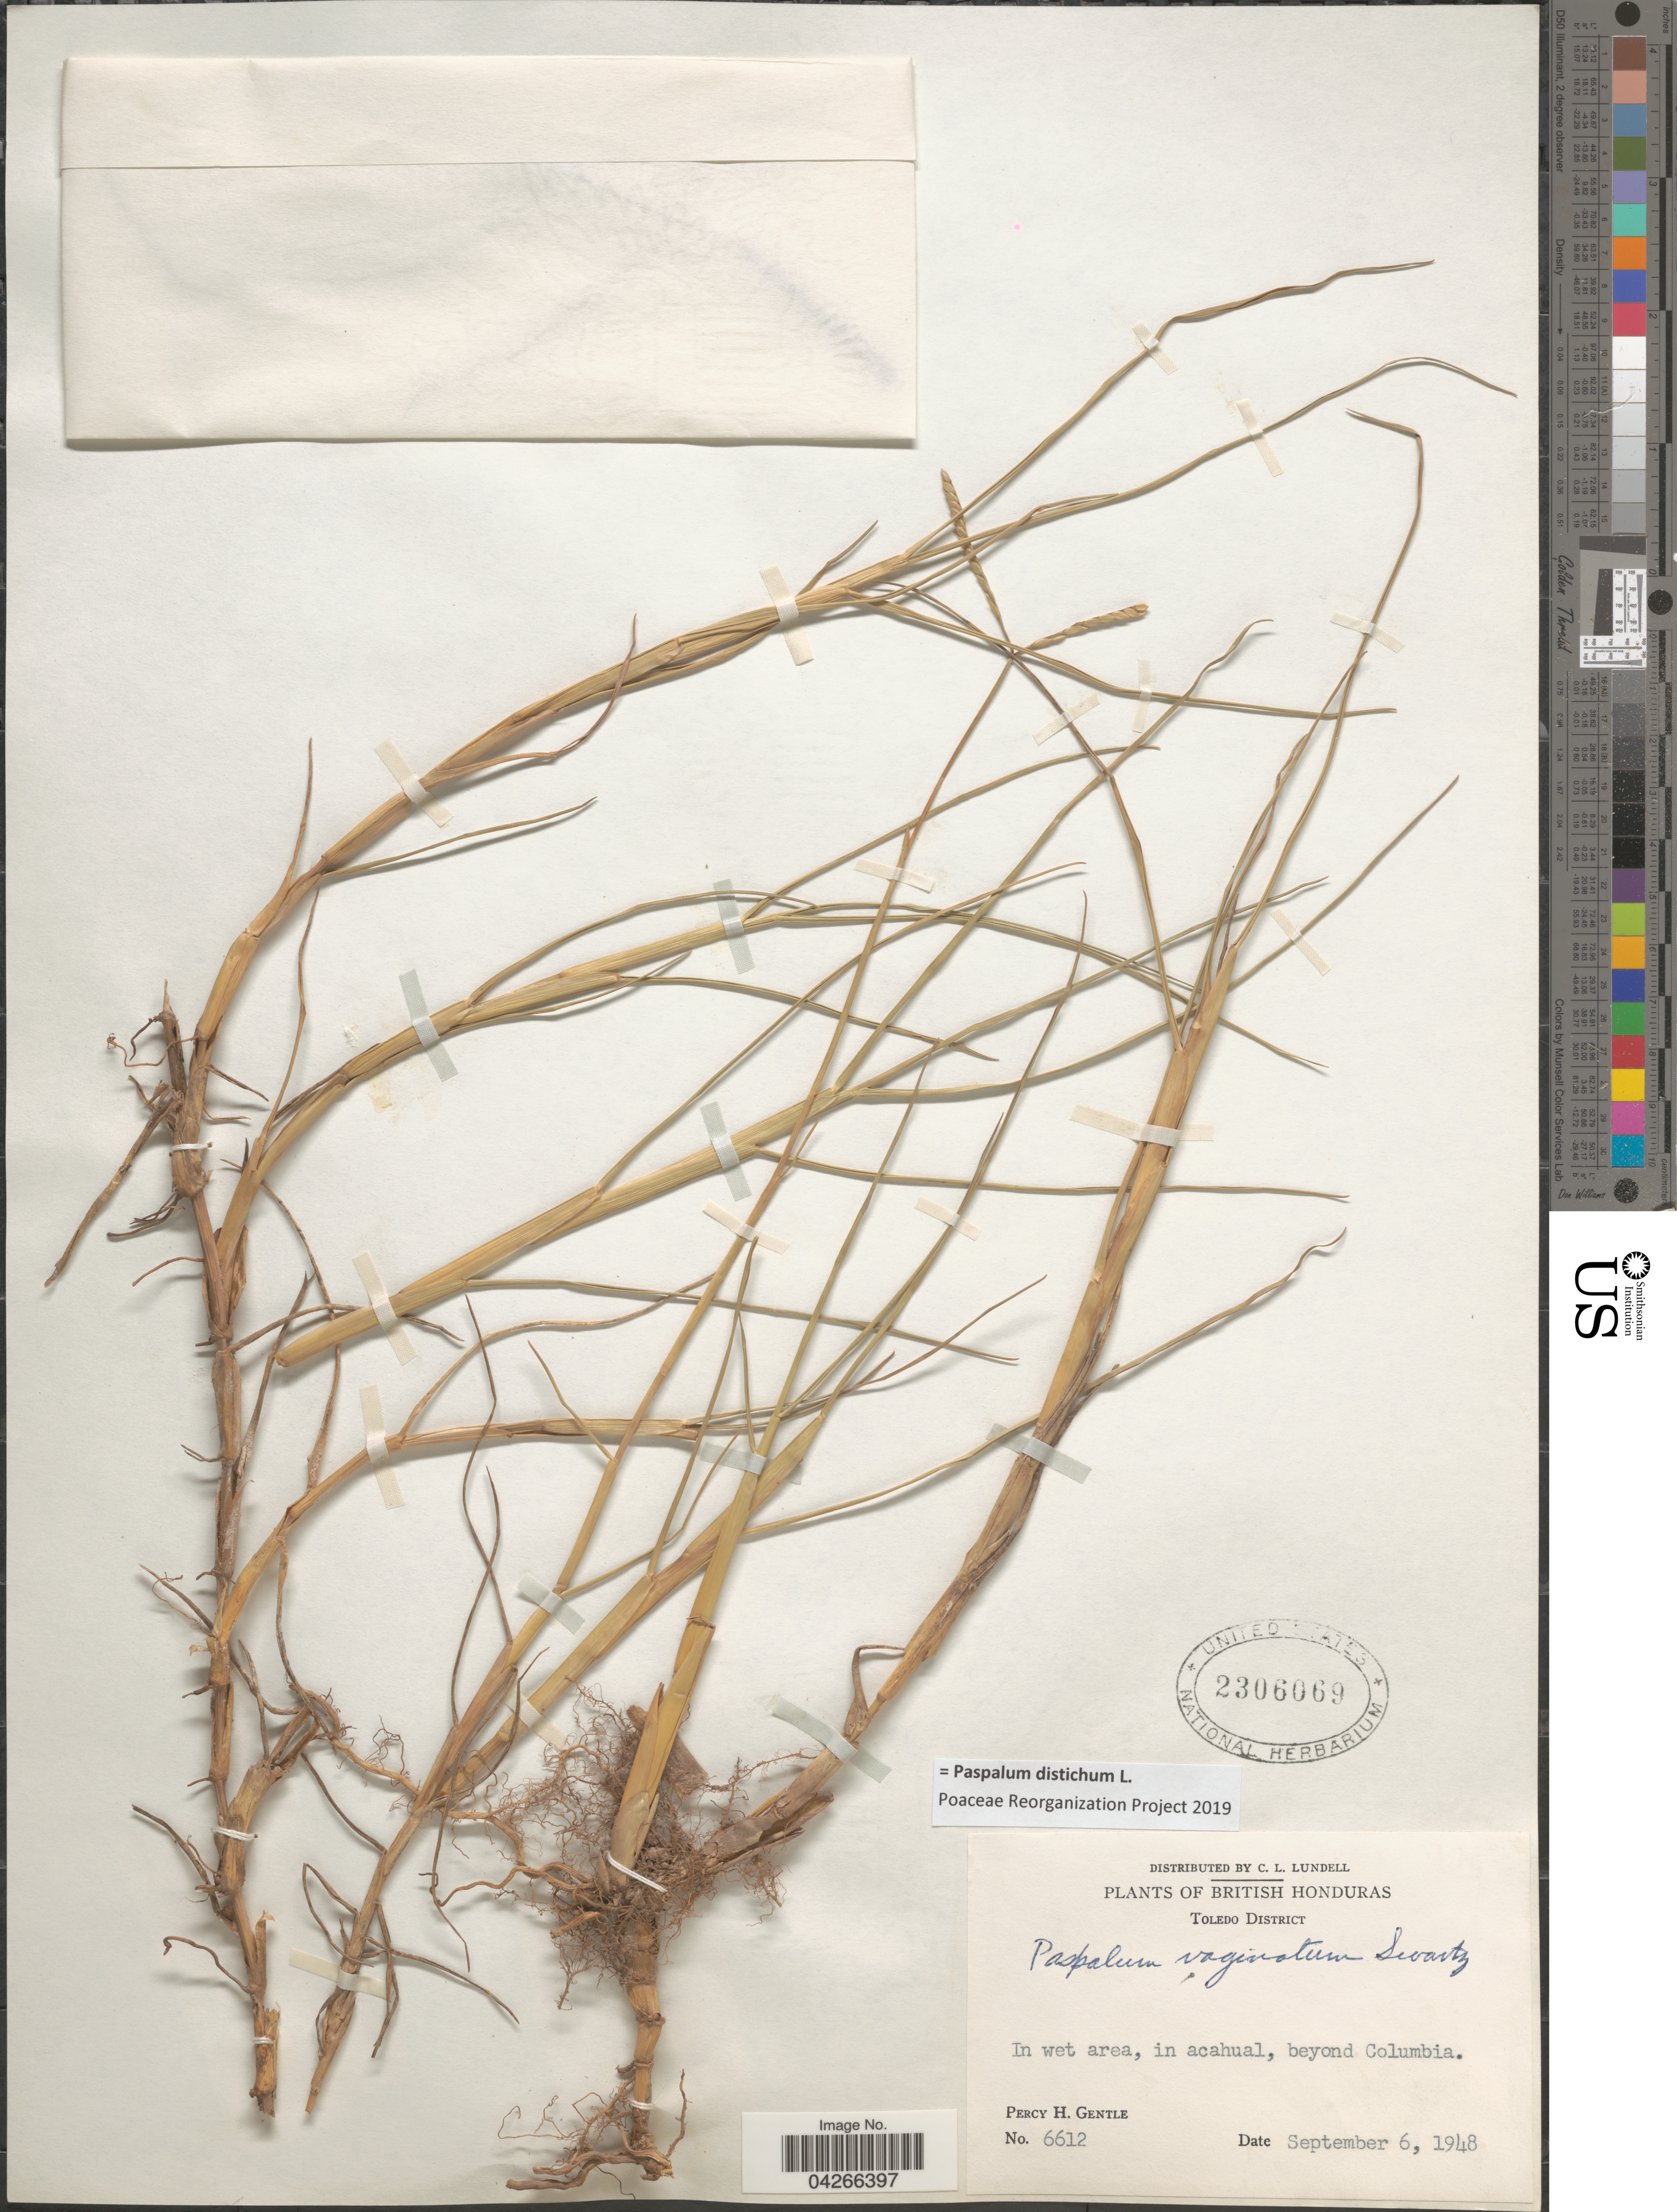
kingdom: Plantae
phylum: Tracheophyta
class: Liliopsida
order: Poales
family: Poaceae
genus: Paspalum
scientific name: Paspalum distichum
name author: L.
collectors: P. H. Gentle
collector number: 6612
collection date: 1948-09-06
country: Belize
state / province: Toledo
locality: British Honduras. Toledo District. In wet area, in acahual, beyond Columbia.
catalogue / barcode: US 2306069